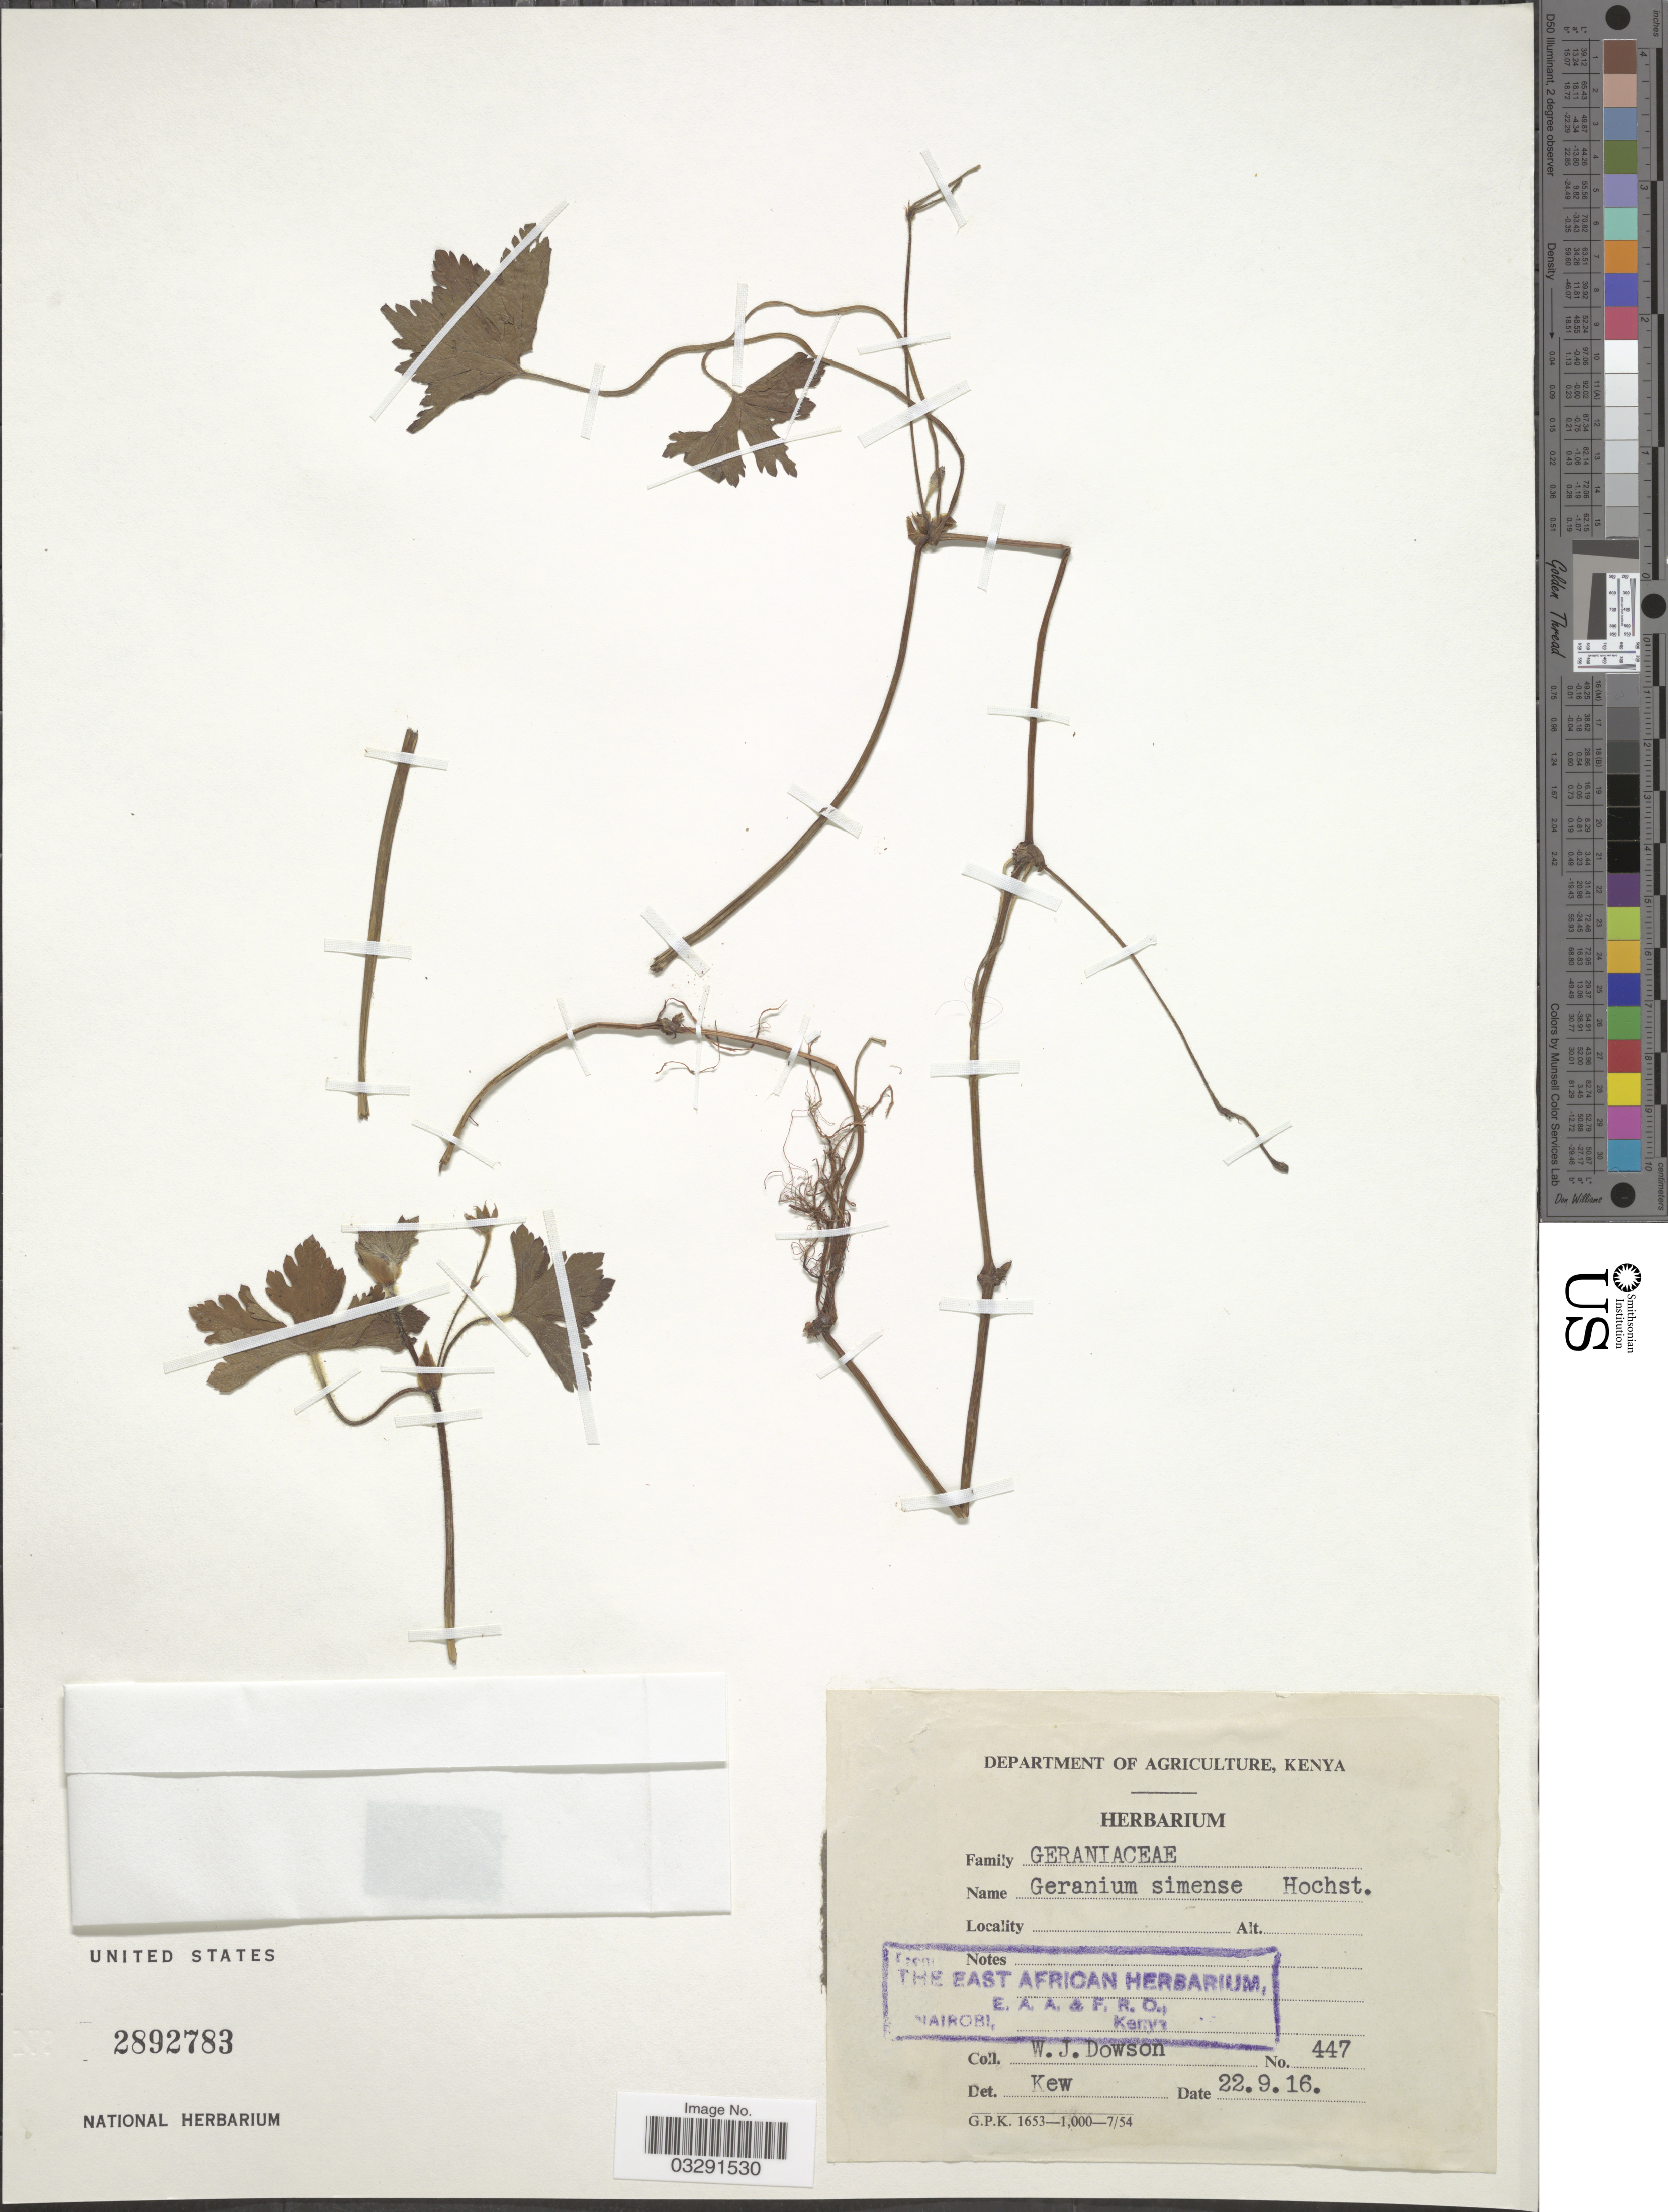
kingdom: Plantae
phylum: Tracheophyta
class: Magnoliopsida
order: Geraniales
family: Geraniaceae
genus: Geranium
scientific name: Geranium arabicum subsp. arabicum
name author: Forssk.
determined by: Aedo, C.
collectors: W. J. Dowson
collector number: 447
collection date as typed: Transcribed d/m/y: 22/9/16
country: Kenya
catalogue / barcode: US 2892783